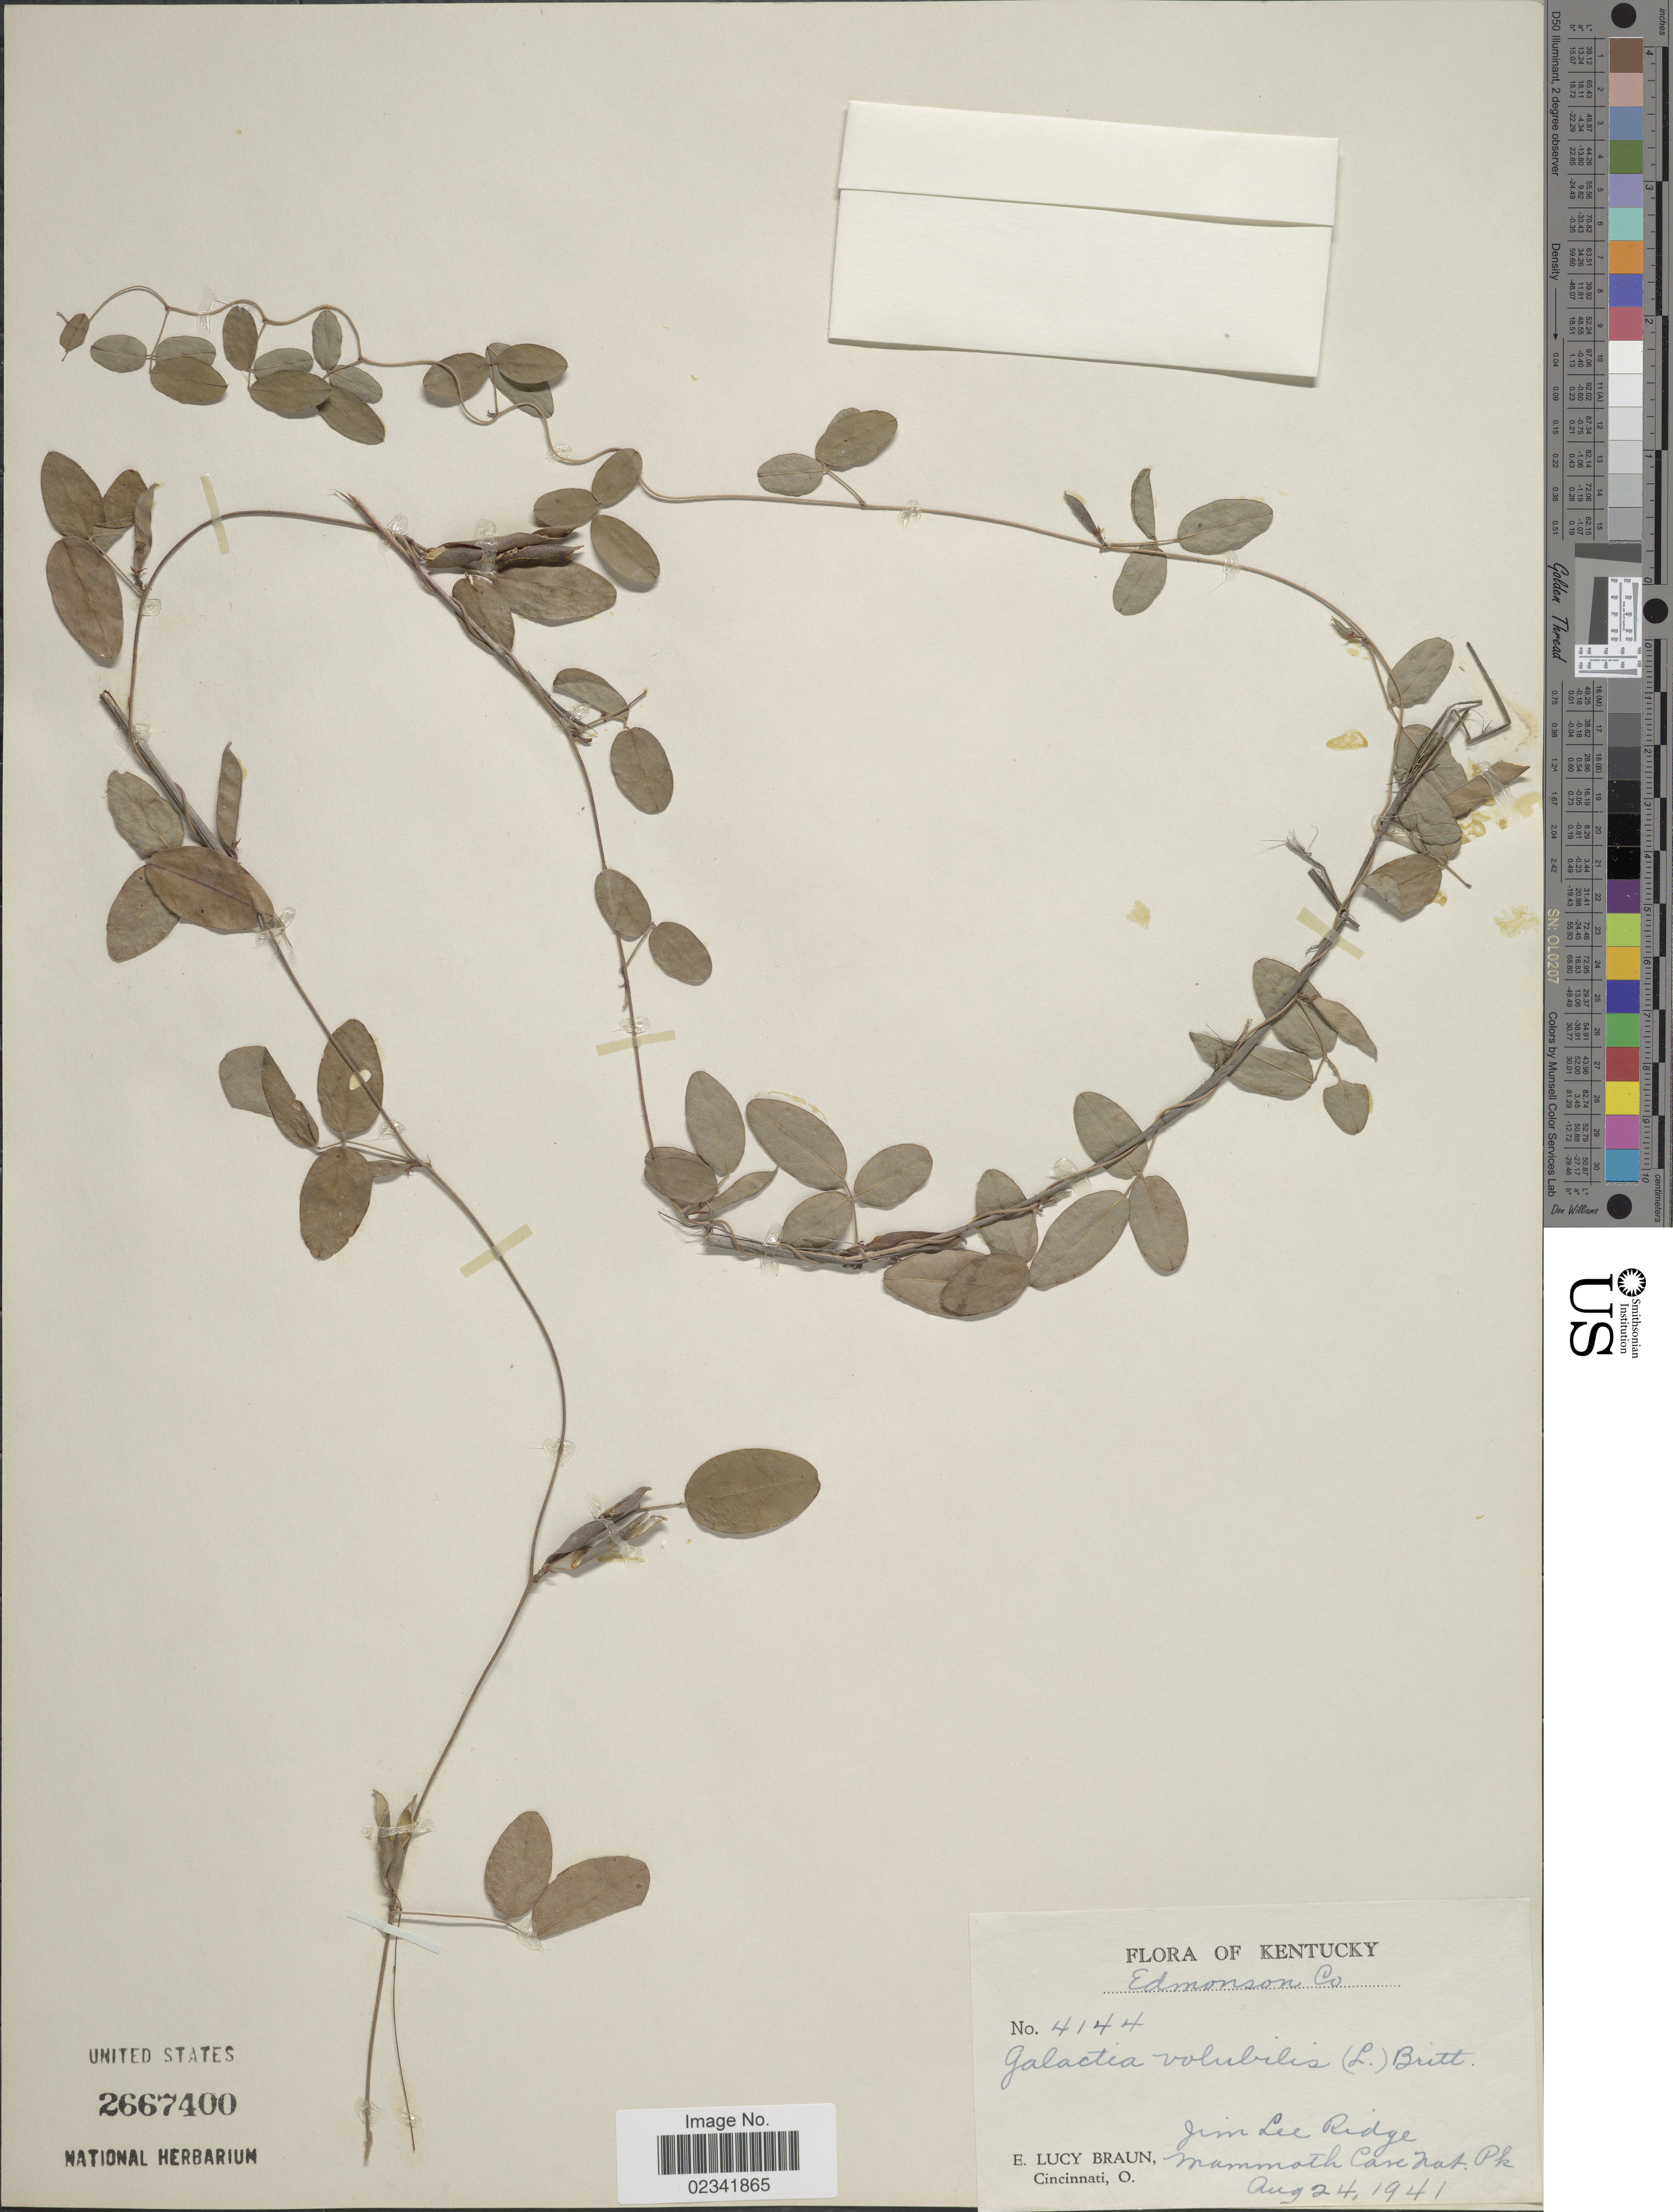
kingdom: Plantae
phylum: Tracheophyta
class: Magnoliopsida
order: Fabales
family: Fabaceae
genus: Galactia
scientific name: Galactia volubilis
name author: (L.) Britton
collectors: E. L. Braun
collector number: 4144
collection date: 1941-08-24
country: United States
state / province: Kentucky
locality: Edmonson Co., Jim Lee Ridge, Mammoth Cave Nat. Pk.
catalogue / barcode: US 2667400